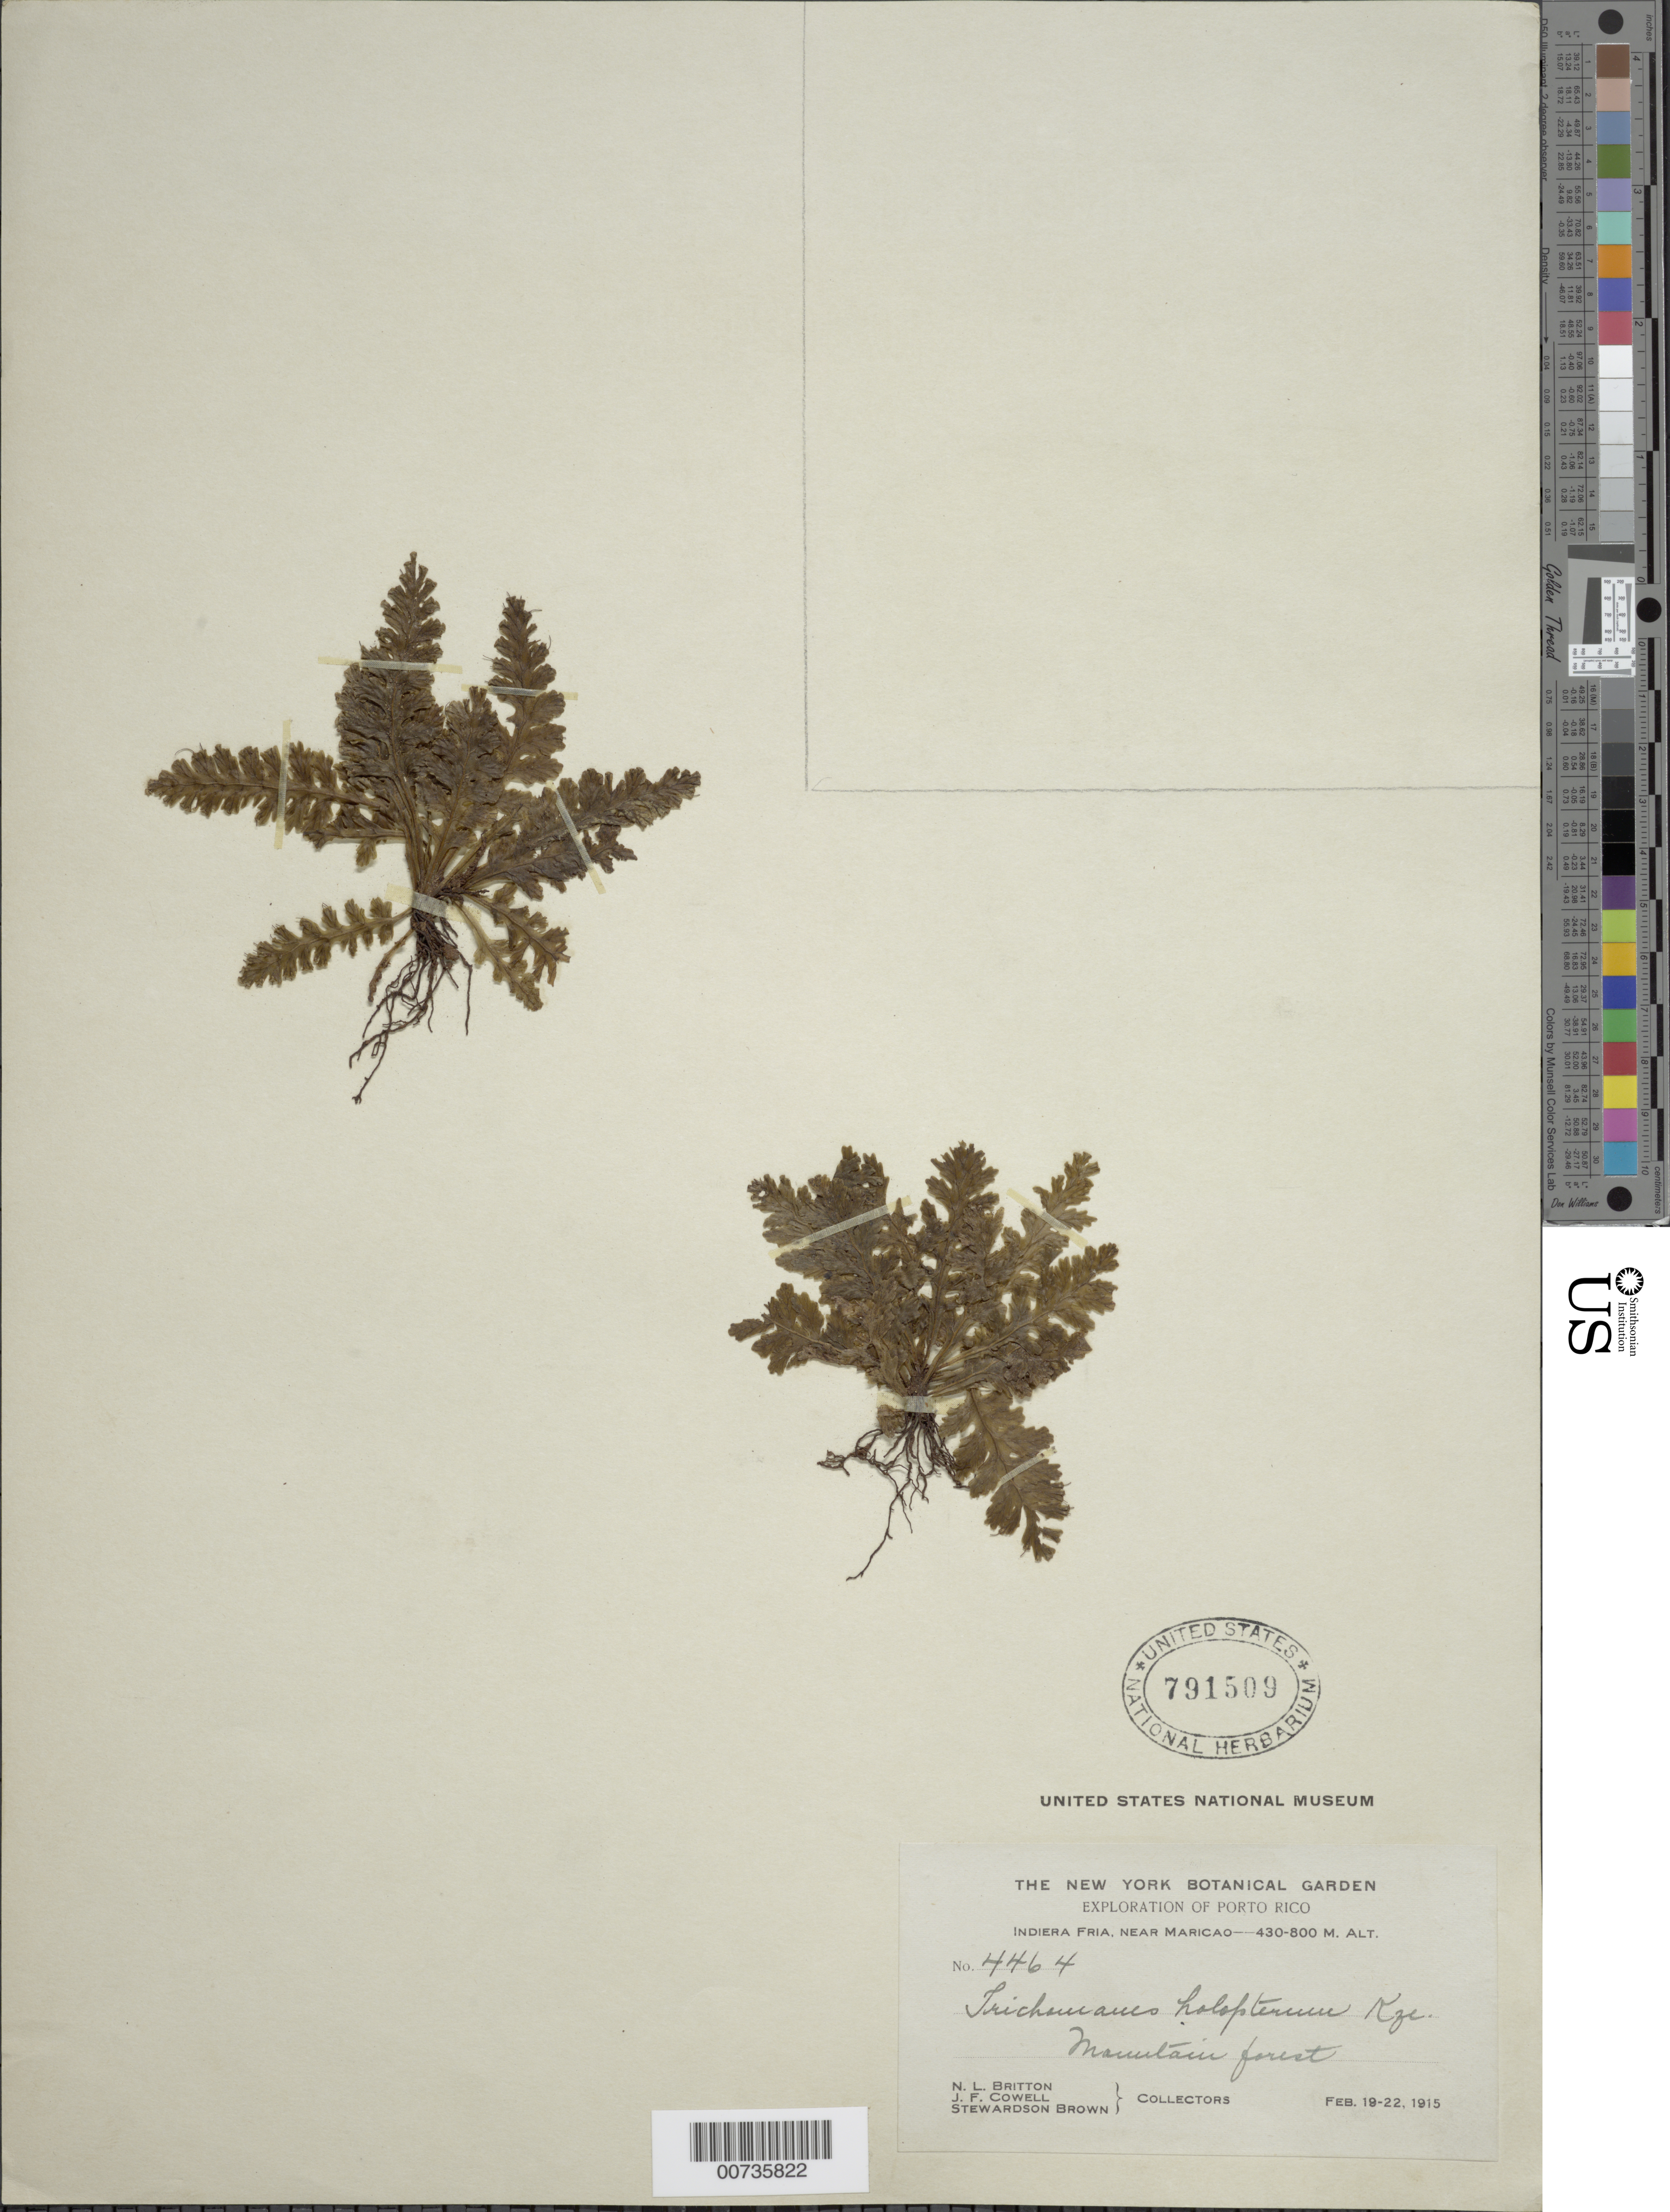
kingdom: Plantae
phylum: Tracheophyta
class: Polypodiopsida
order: Hymenophyllales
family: Hymenophyllaceae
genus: Trichomanes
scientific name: Trichomanes holopterum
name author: Kunze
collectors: N. Britton, J. F. Cowell & S. Brown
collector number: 4464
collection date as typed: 19 Feb 1915 to 22 Feb 1915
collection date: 1915-02-19/1915-02-22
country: Puerto Rico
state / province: Maricao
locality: Indiera Fria, near Maricao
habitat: Mountain forest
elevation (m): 430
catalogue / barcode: US 791509